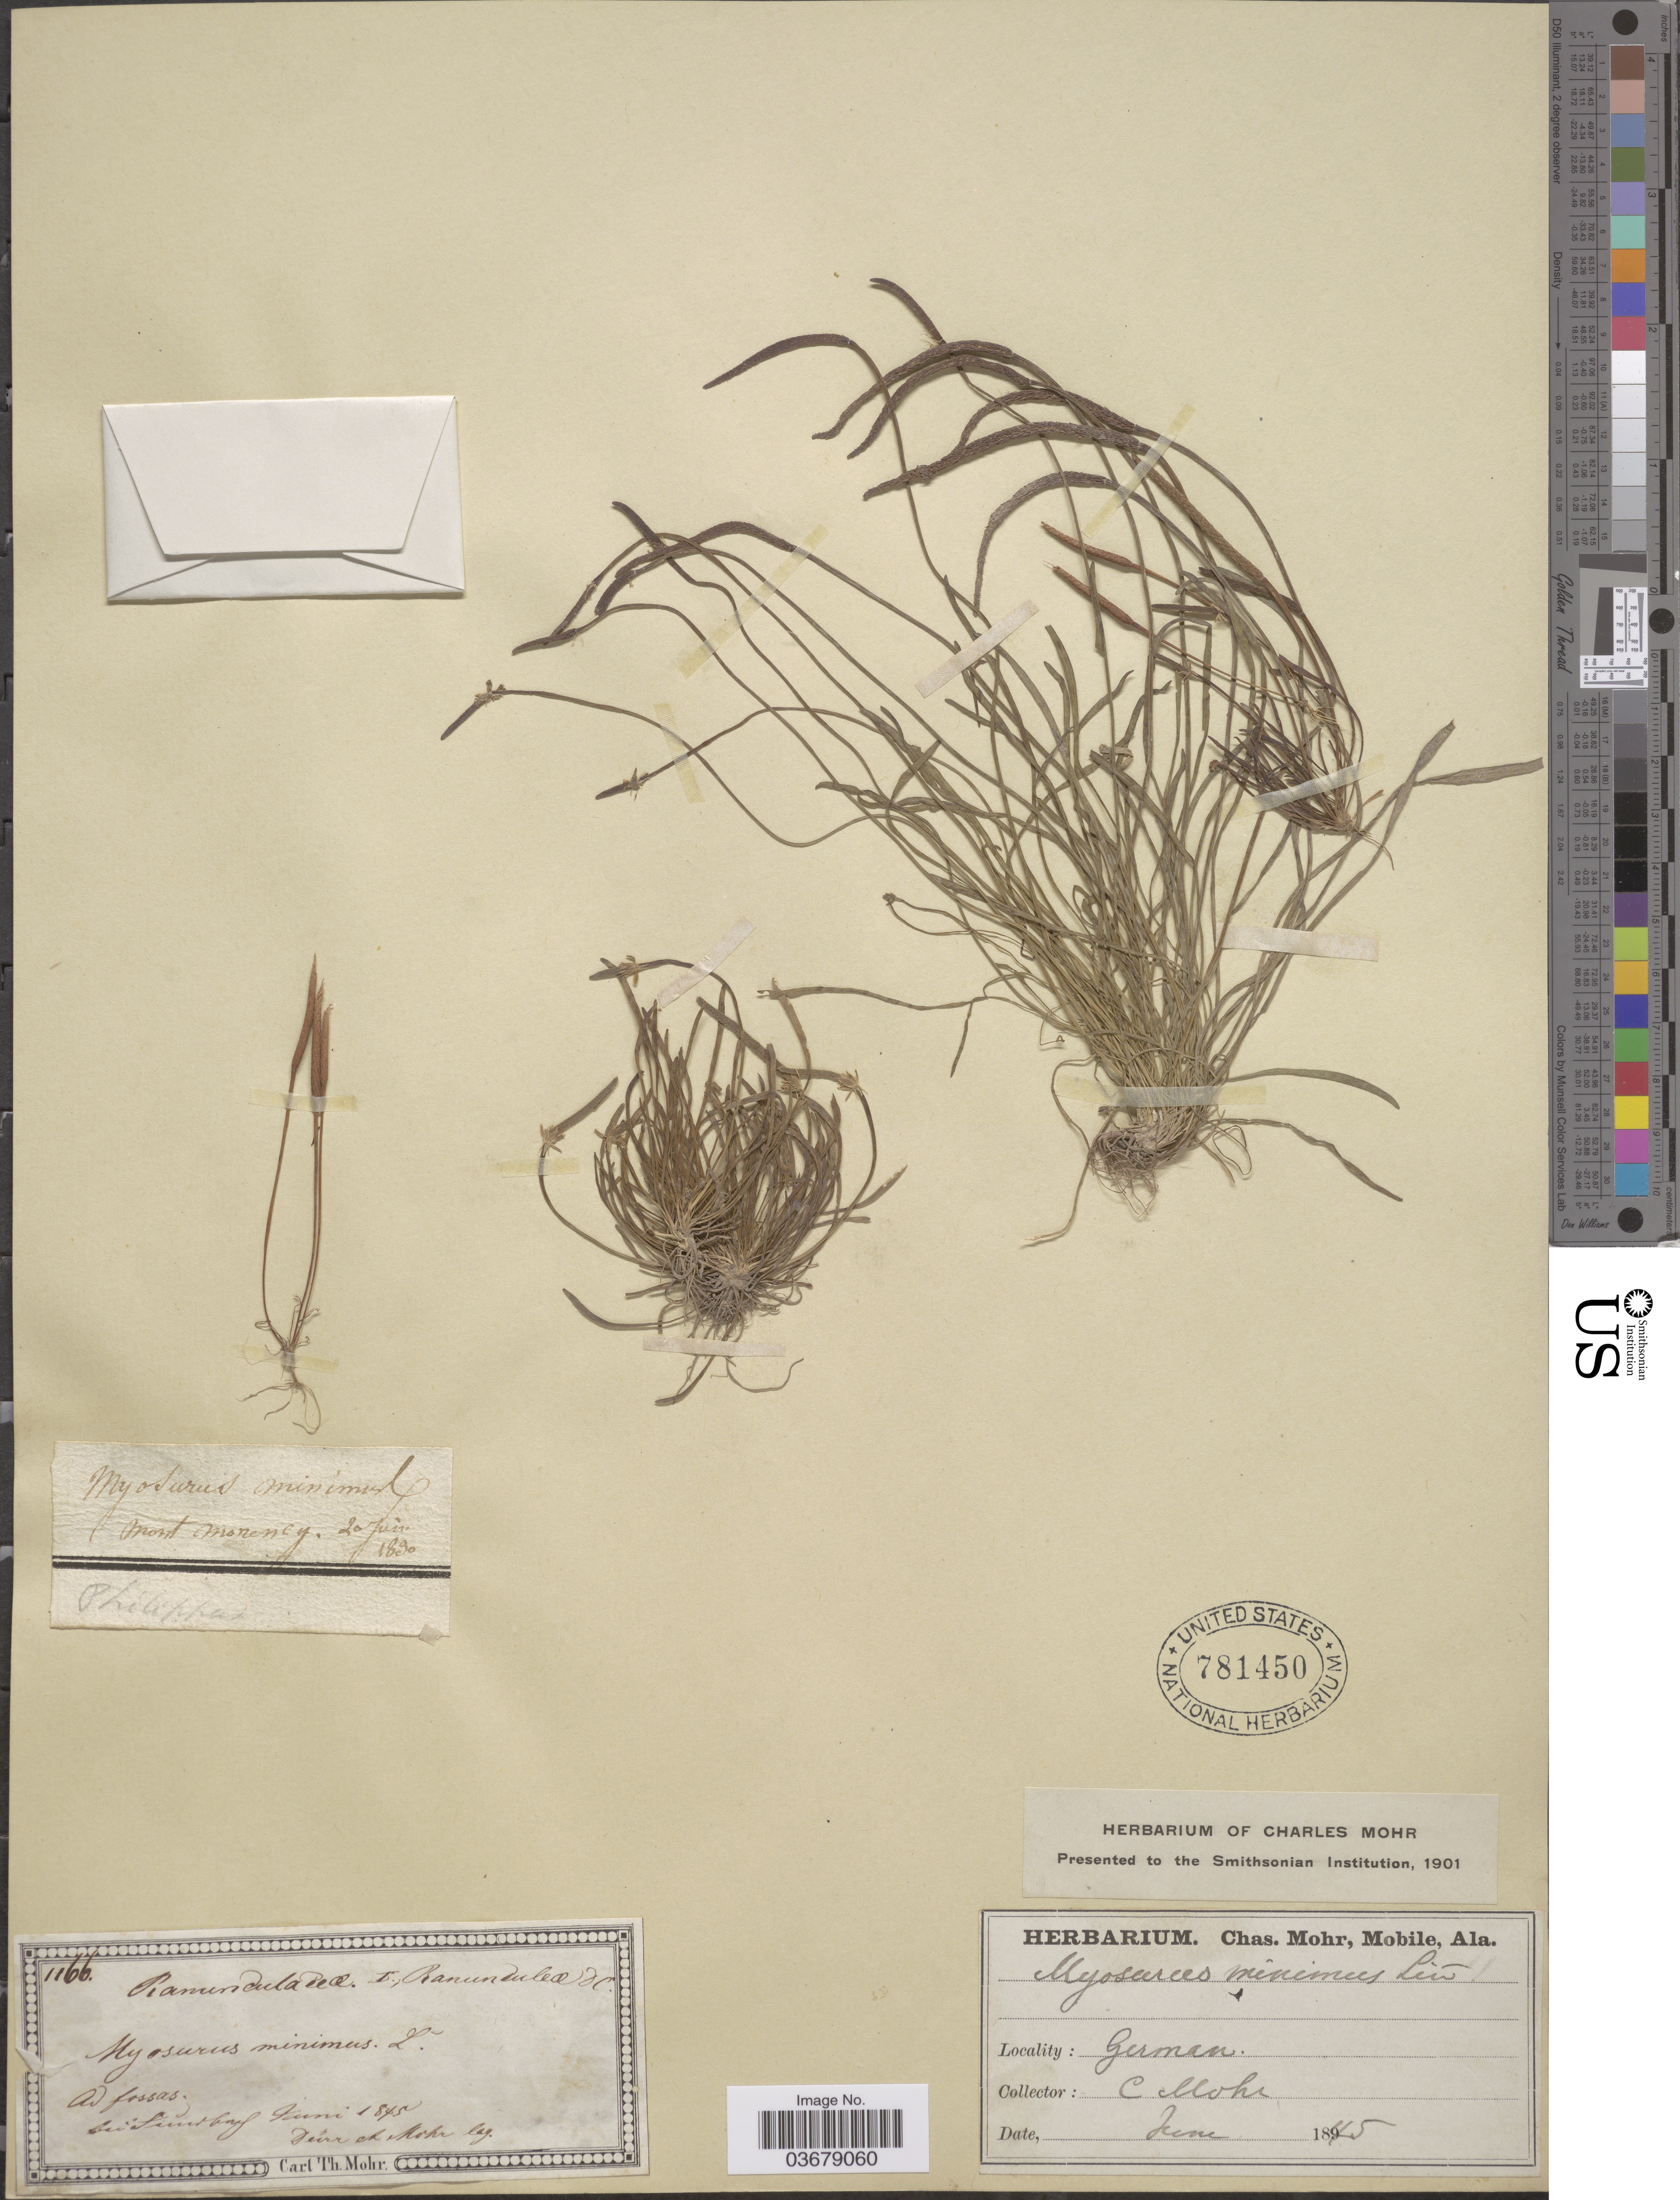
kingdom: Plantae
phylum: Tracheophyta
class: Magnoliopsida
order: Ranunculales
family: Ranunculaceae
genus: Myosurus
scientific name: Myosurus minimus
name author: L.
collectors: Durr & Mohr, C. T. (herbarium)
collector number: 1166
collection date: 1845-06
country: Germany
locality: Bei Simtburg [interpreted].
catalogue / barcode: US 781450